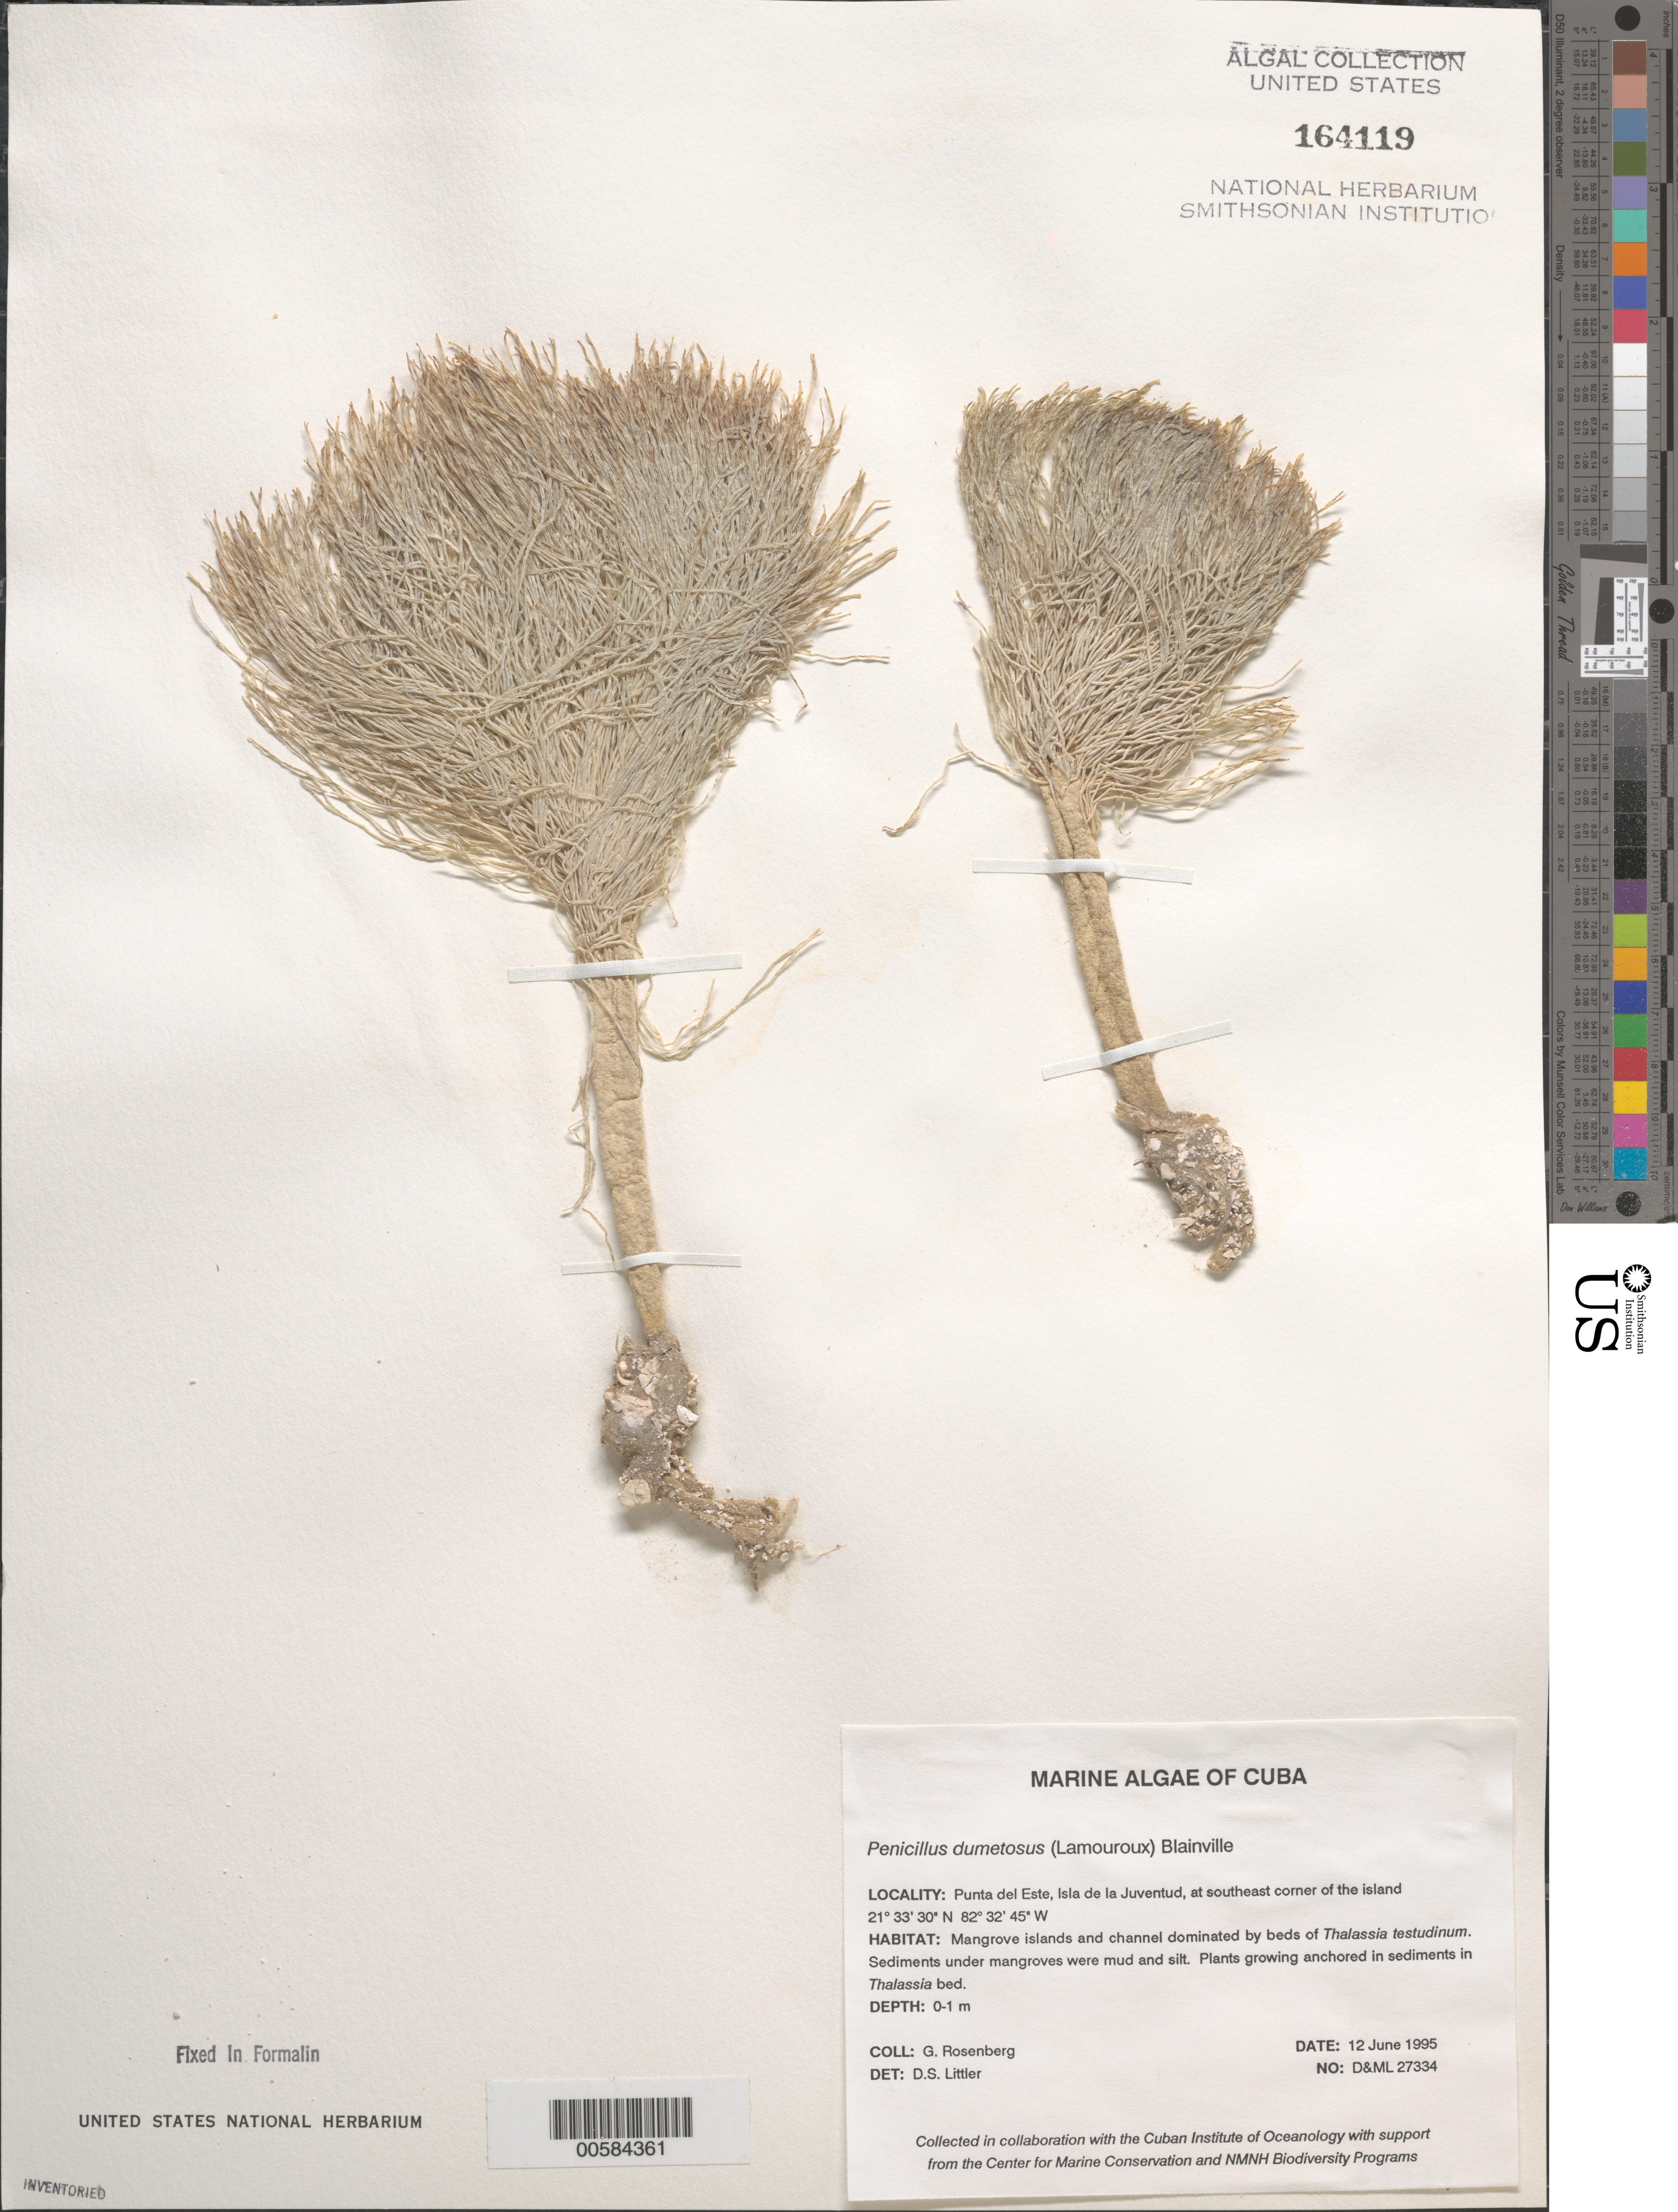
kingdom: Plantae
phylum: Chlorophyta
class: Ulvophyceae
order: Bryopsidales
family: Udoteaceae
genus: Penicillus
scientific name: Penicillus dumetosus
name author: (J.V.Lamouroux) Blainville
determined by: Littler, D. S.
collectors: G. Rosenberg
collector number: D&ML 27334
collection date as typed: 12 Jun 1995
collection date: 1995-06-12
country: Cuba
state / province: Isla de La Juventud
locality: Punta del este, isla de la juventud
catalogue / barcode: US 164119